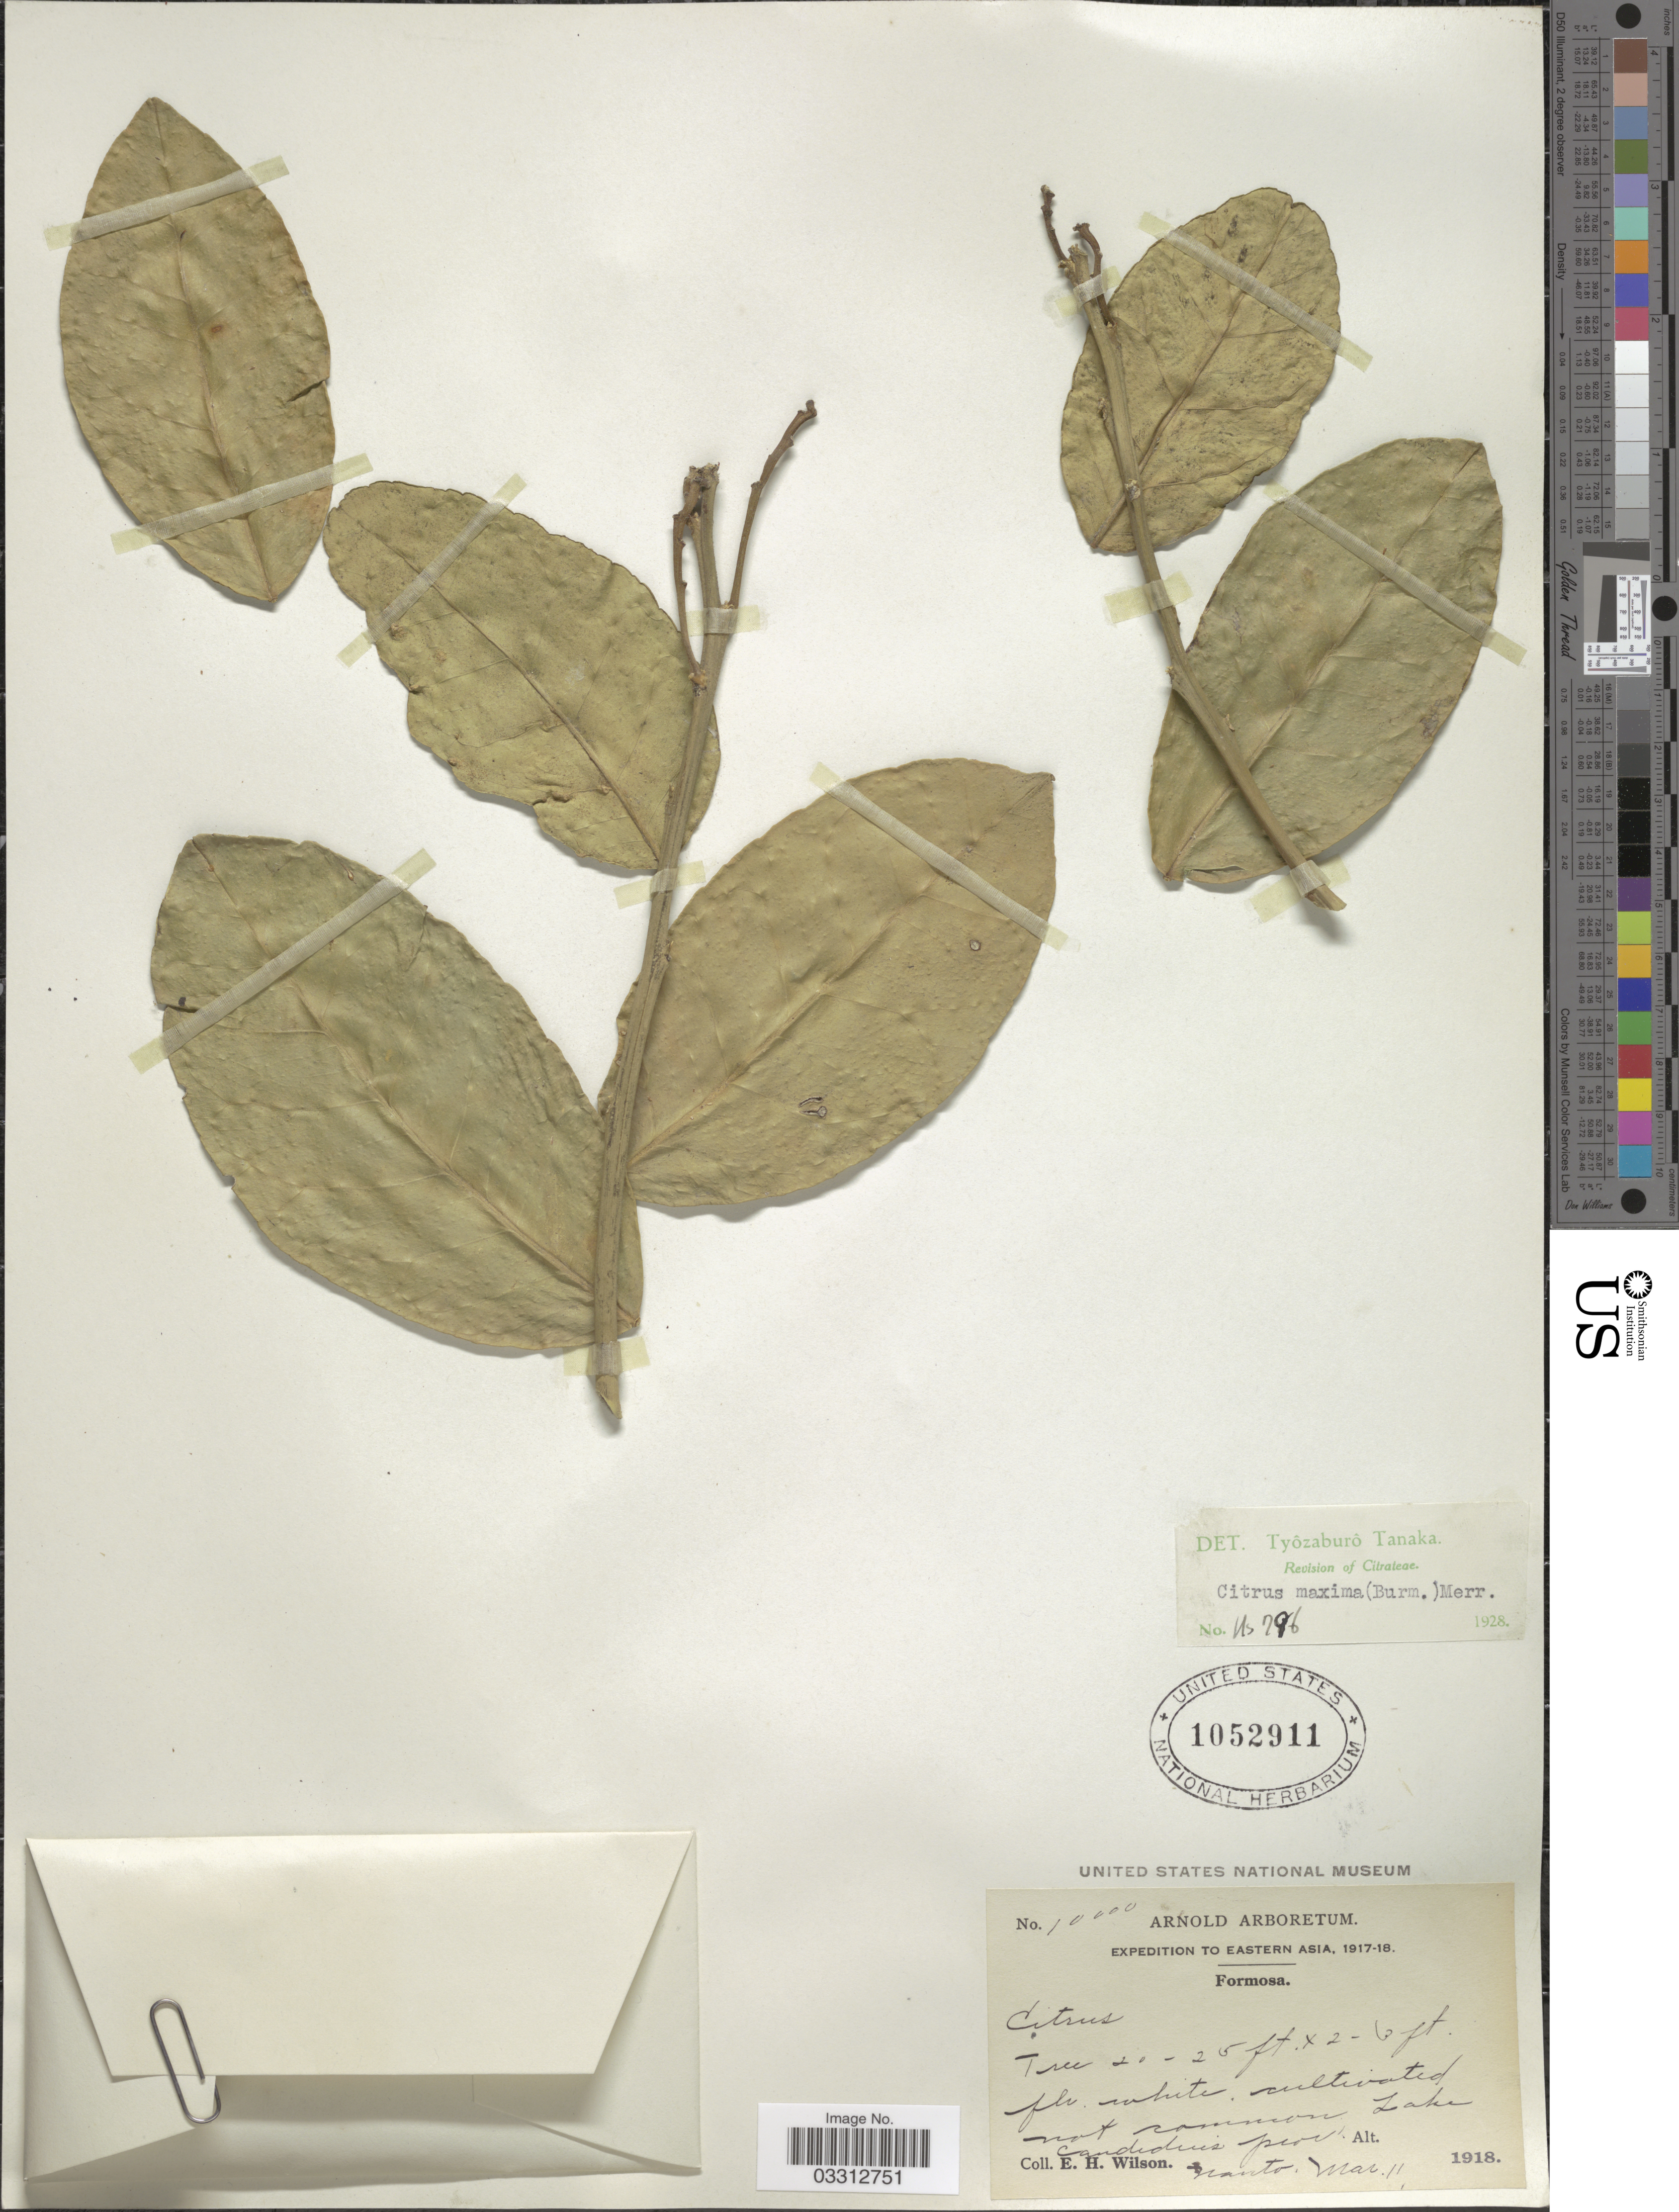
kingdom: Plantae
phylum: Tracheophyta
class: Magnoliopsida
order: Sapindales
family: Rutaceae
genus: Citrus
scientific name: Citrus maxima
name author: (Burm.) Merr.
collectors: E. Wilson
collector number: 10000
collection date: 1918-03-11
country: Taiwan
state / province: Nantou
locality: Eastern Asia, Formosa. Prov. Nanto.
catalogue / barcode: US 1052911